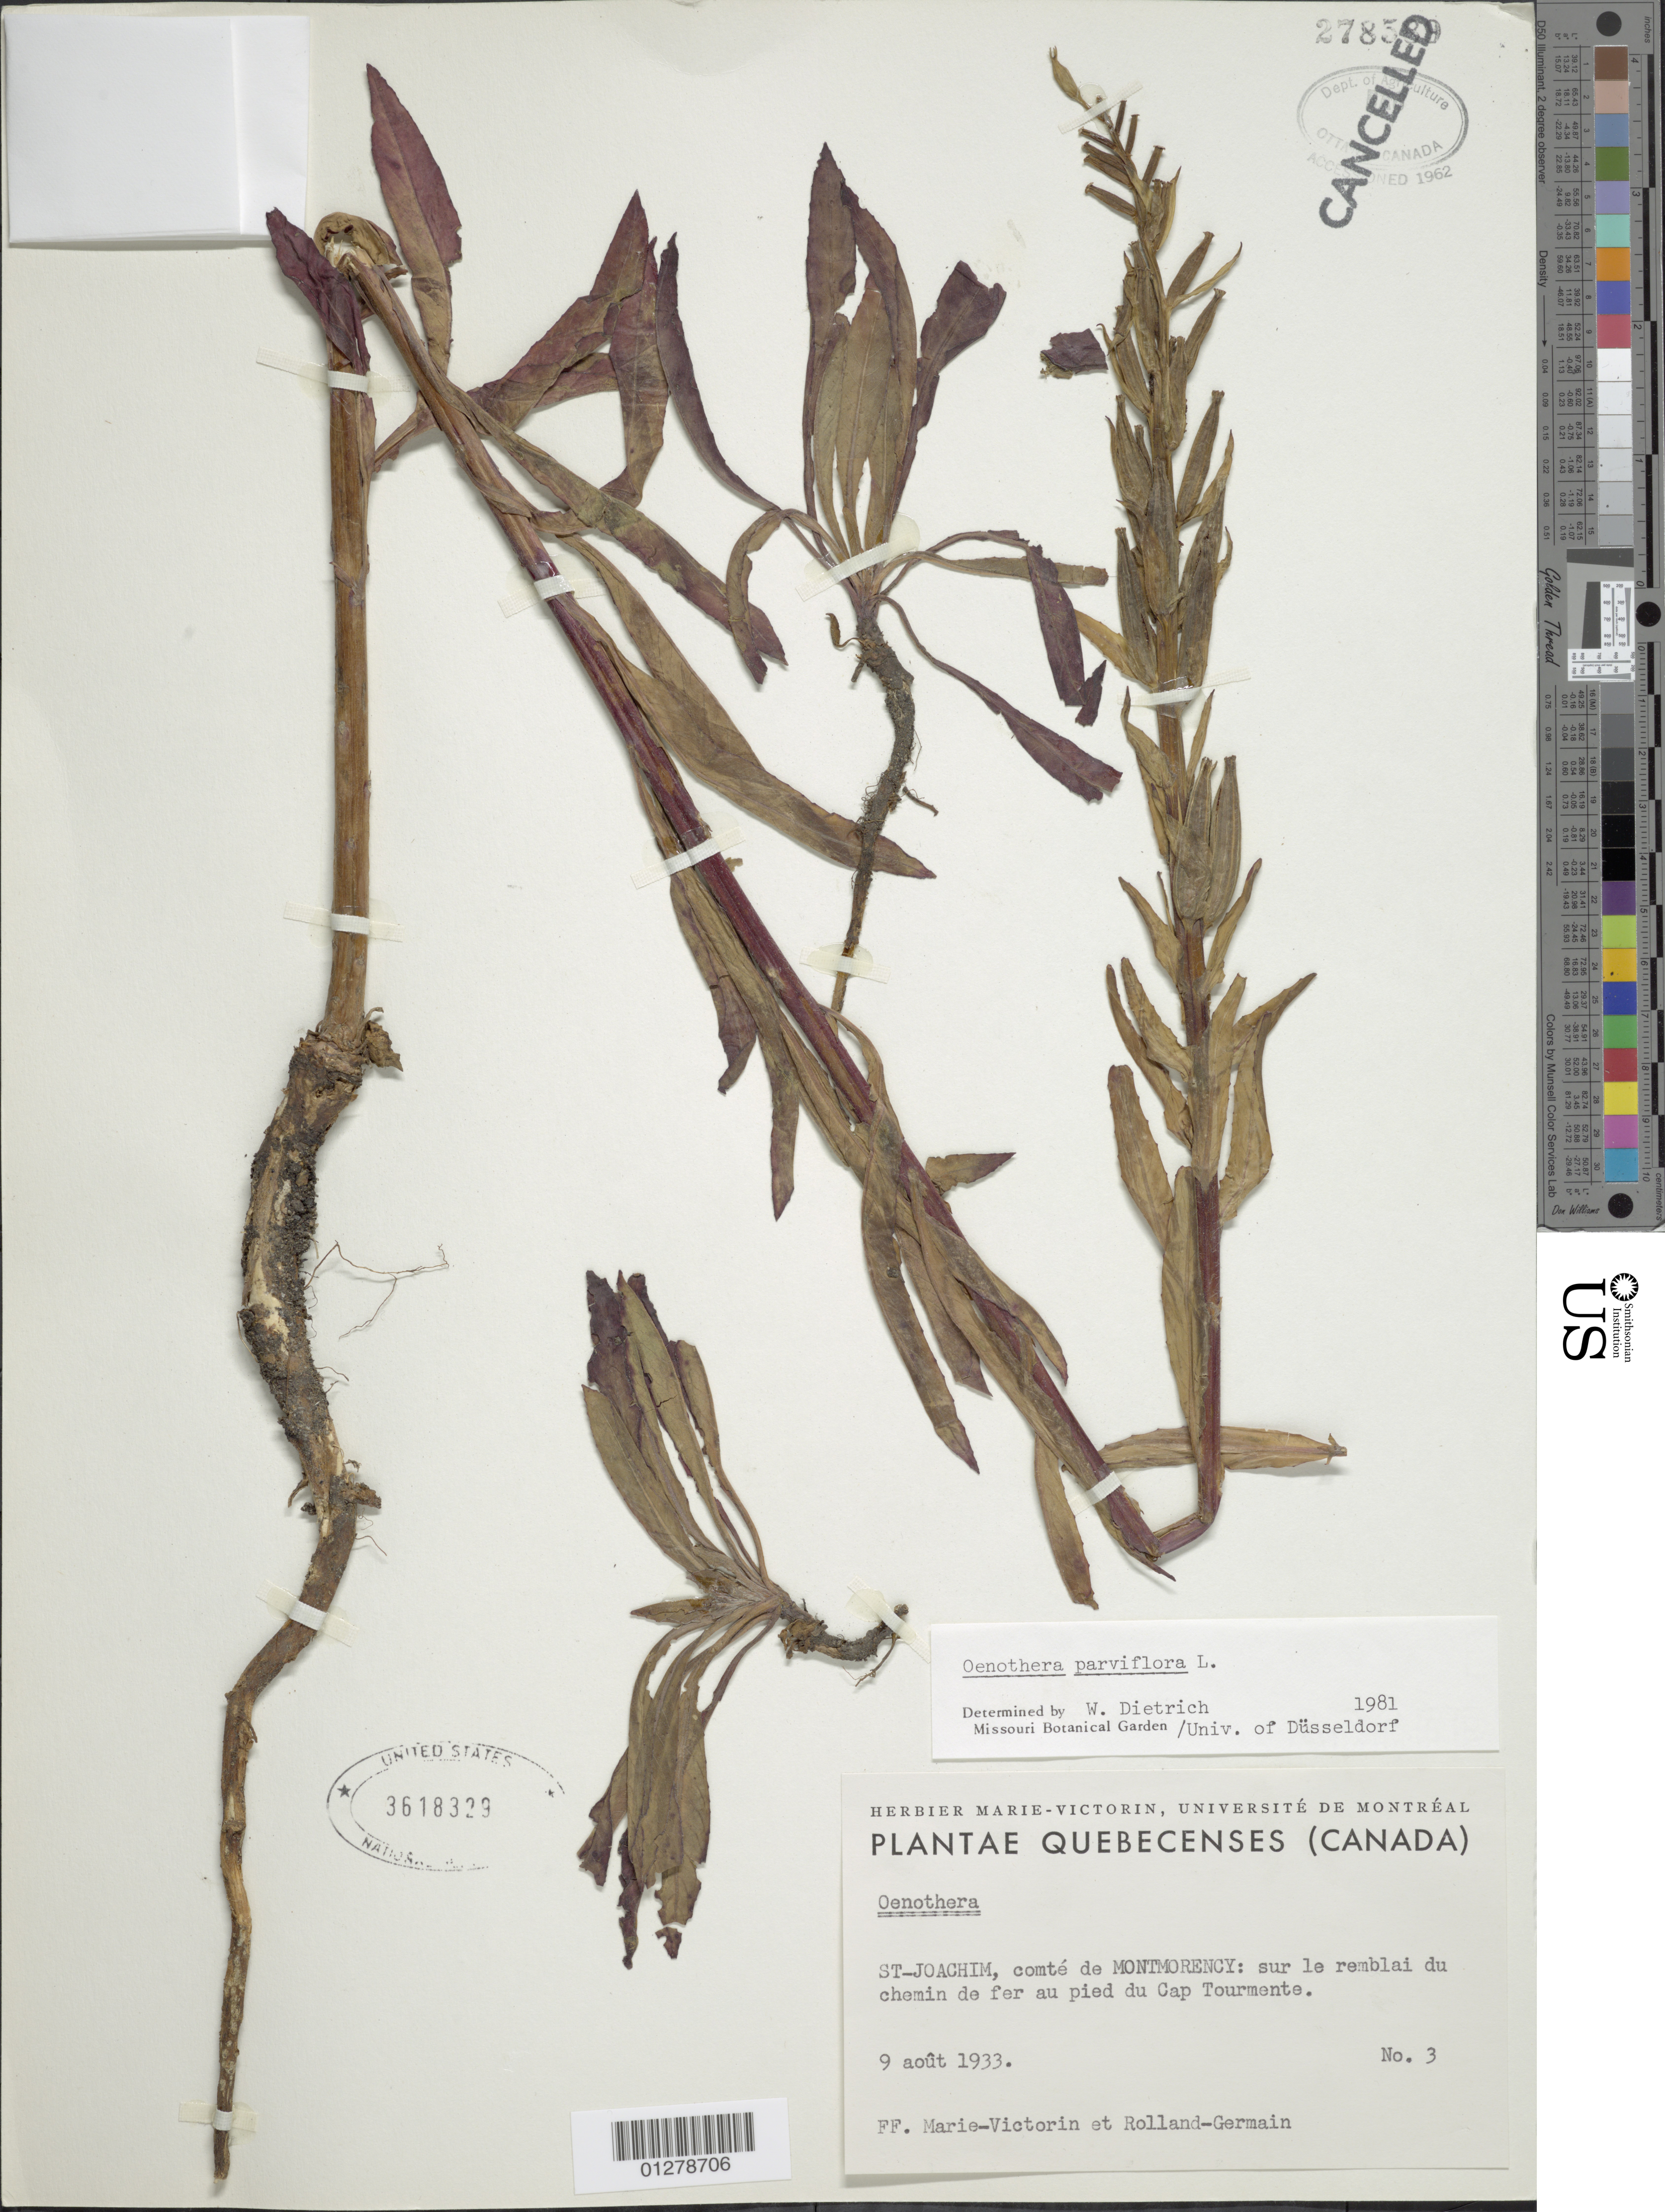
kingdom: Plantae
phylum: Tracheophyta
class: Magnoliopsida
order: Myrtales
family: Onagraceae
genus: Oenothera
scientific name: Oenothera parviflora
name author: L.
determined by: Dietrich, W.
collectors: Fr. Marie-Victorin & Rolland-Germain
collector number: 3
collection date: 1933-08-09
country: Canada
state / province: Quebec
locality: St. Joachim, comte de Montmorency.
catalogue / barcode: US 3618329